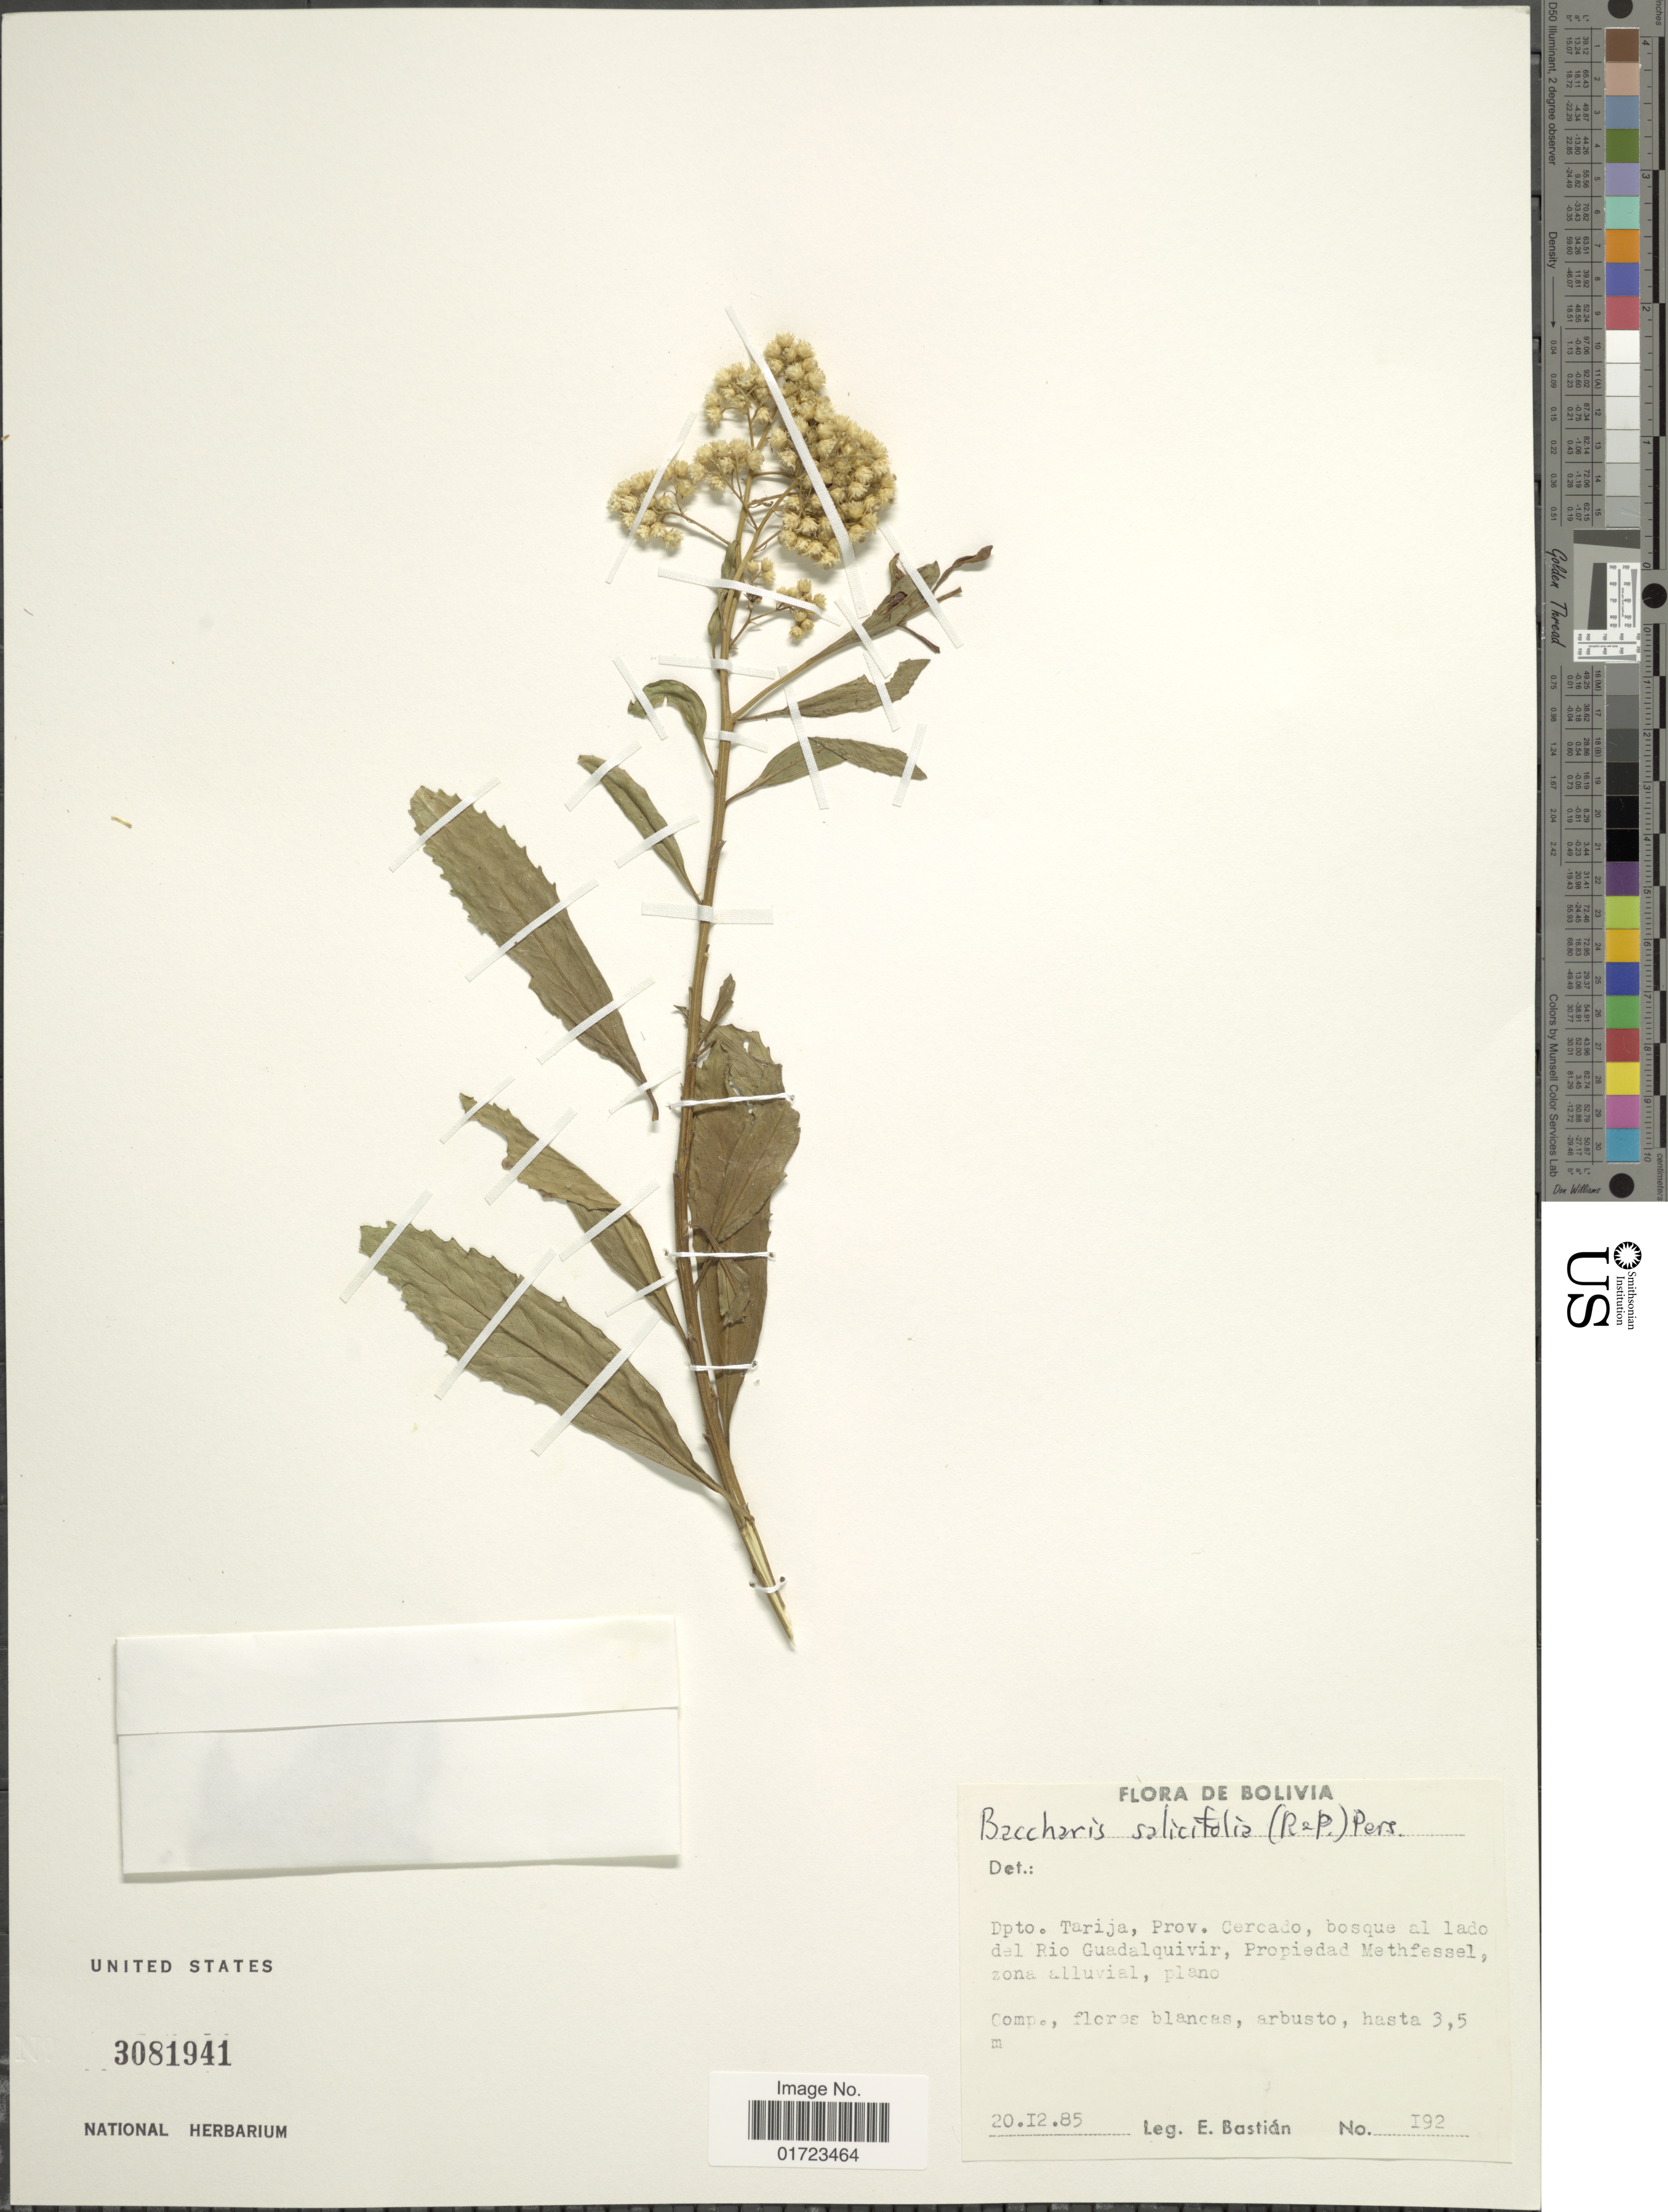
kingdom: Plantae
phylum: Tracheophyta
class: Magnoliopsida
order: Asterales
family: Asteraceae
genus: Baccharis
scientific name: Baccharis salicifolia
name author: (Ruiz & Pav.) Pers.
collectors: E. Bastion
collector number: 192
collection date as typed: Transcribed d/m/y: 20/12/85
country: Bolivia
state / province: Tarija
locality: Prov. Cercado, bosque al lado del Rio Guadalquivir, Propiedad Methfessel zona alluvial.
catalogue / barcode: US 3081941